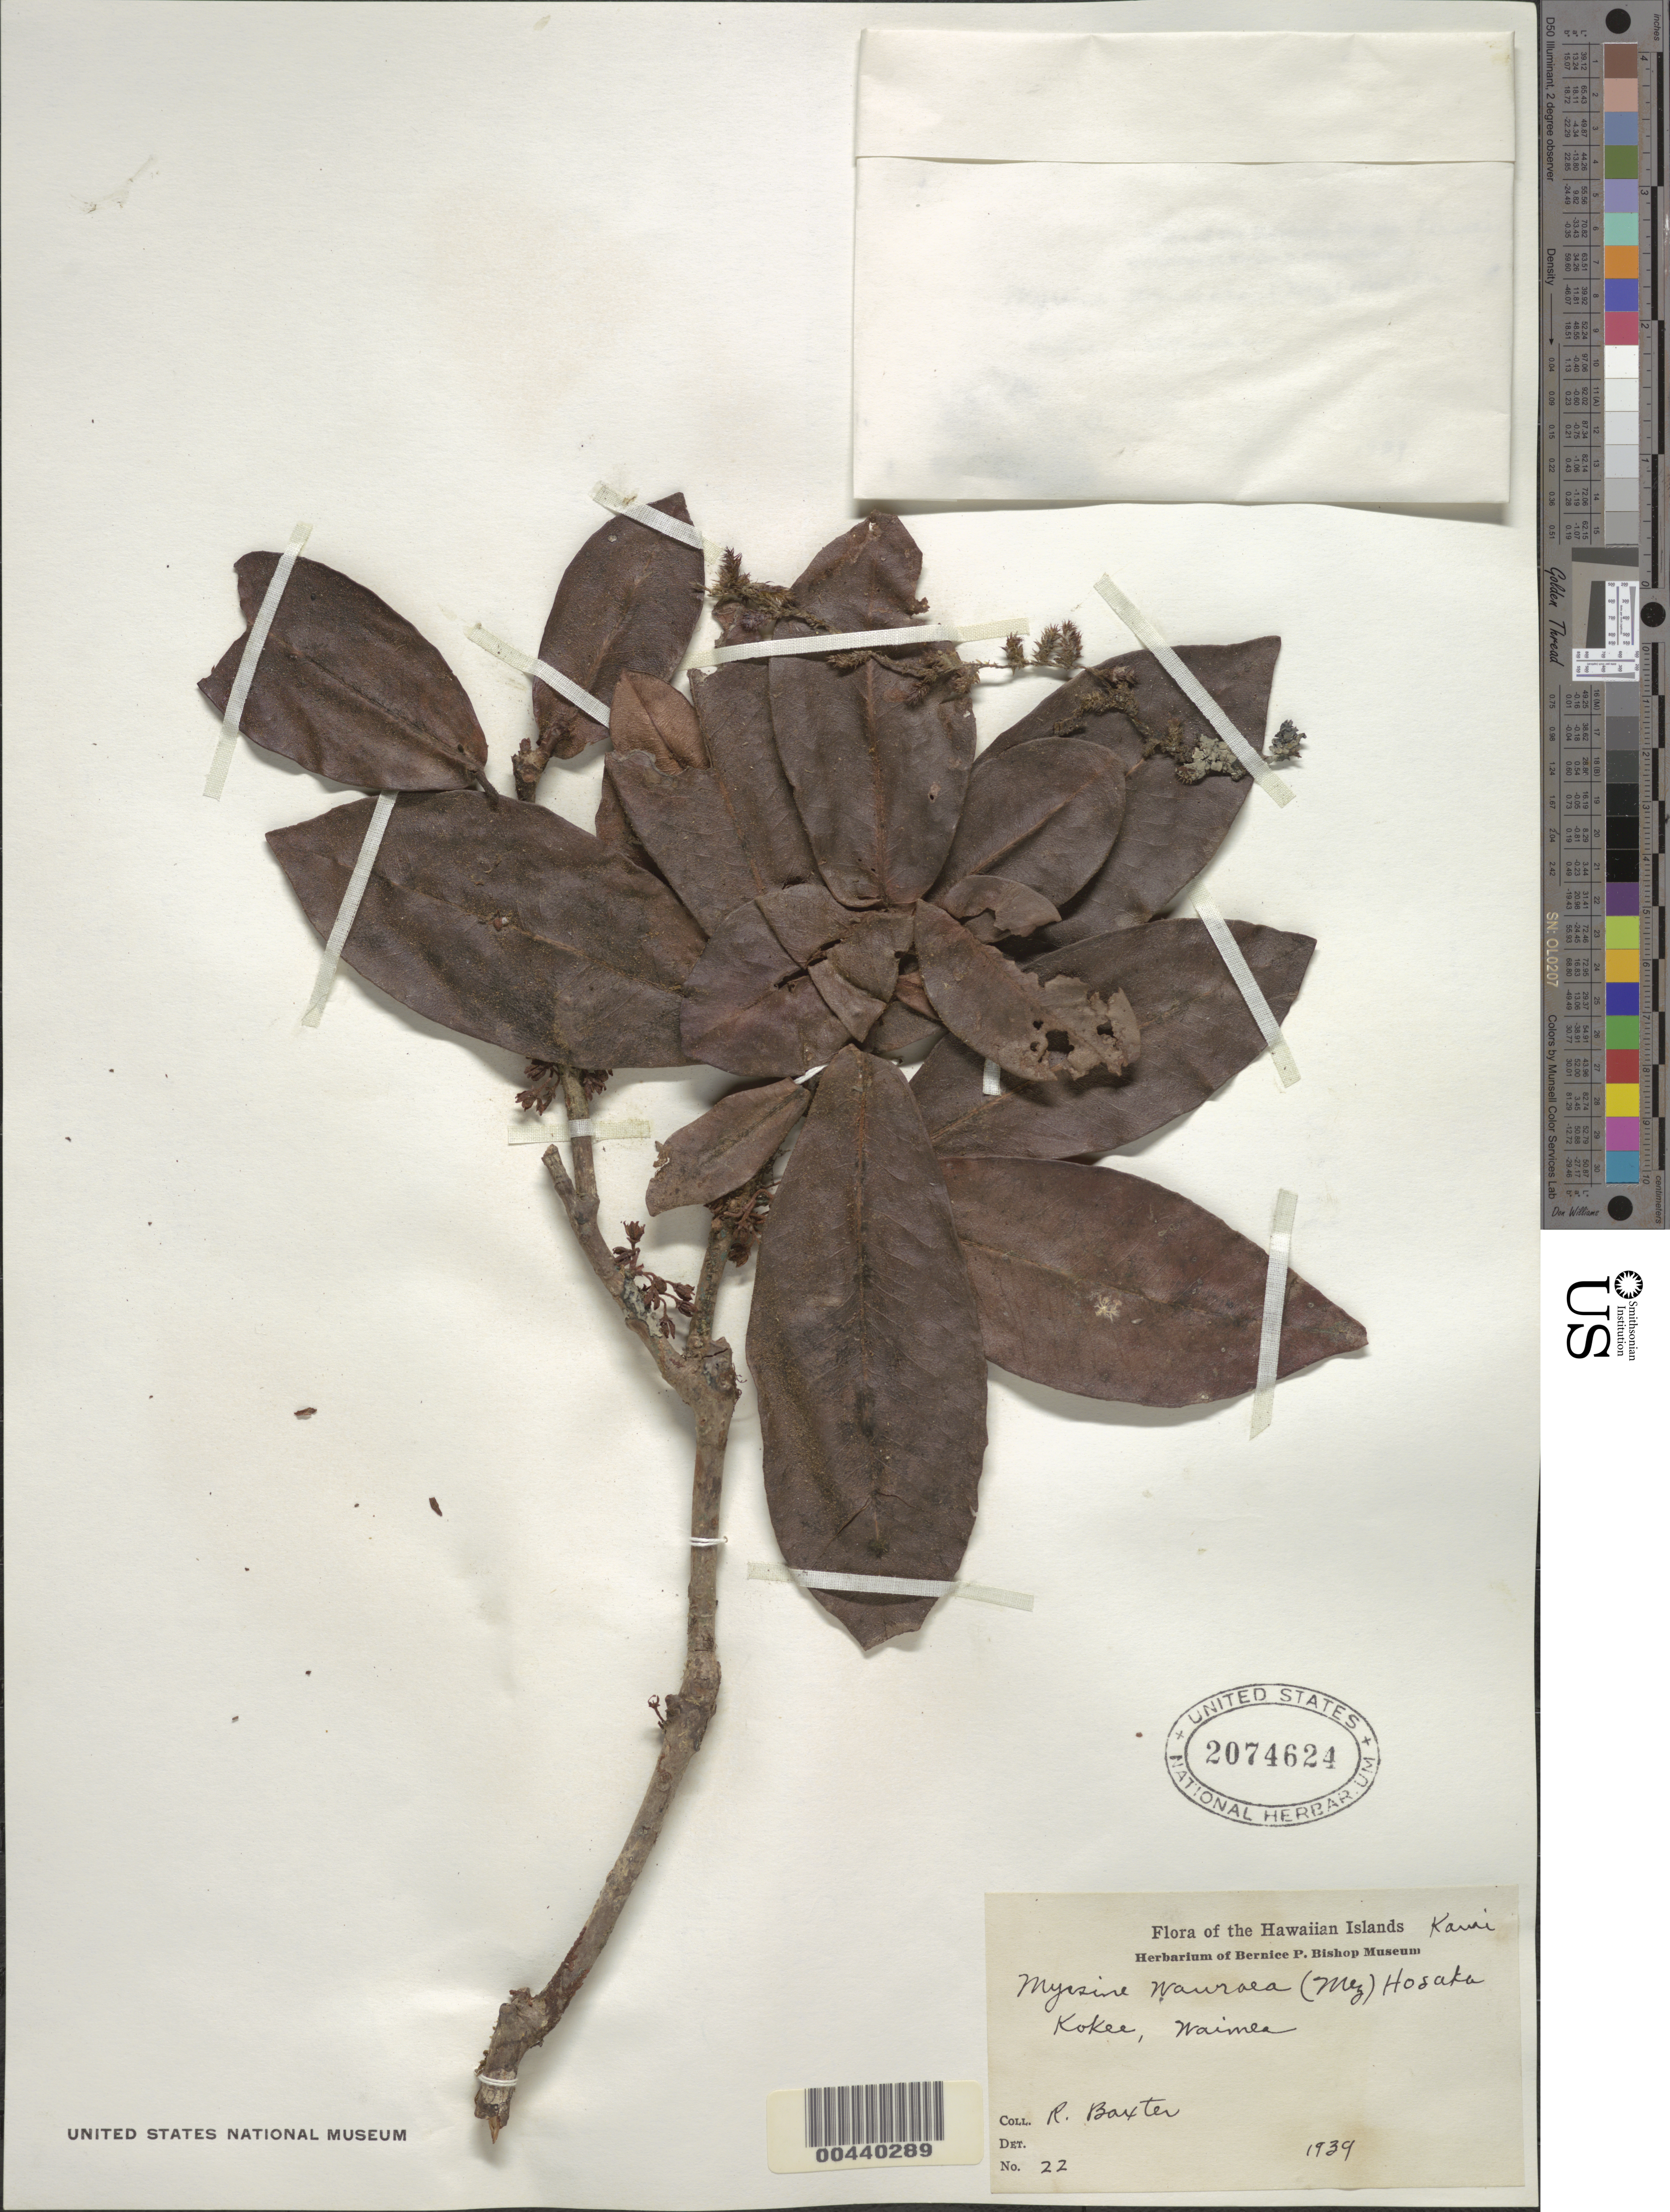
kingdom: Plantae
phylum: Tracheophyta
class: Magnoliopsida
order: Ericales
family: Primulaceae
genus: Myrsine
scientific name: Myrsine wawraea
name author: (Mez) Hosaka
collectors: R. Baxter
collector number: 22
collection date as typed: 1939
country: United States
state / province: Hawaii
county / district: Kauai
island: Kaua'i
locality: Kokee, Waimea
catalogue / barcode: US 2074624